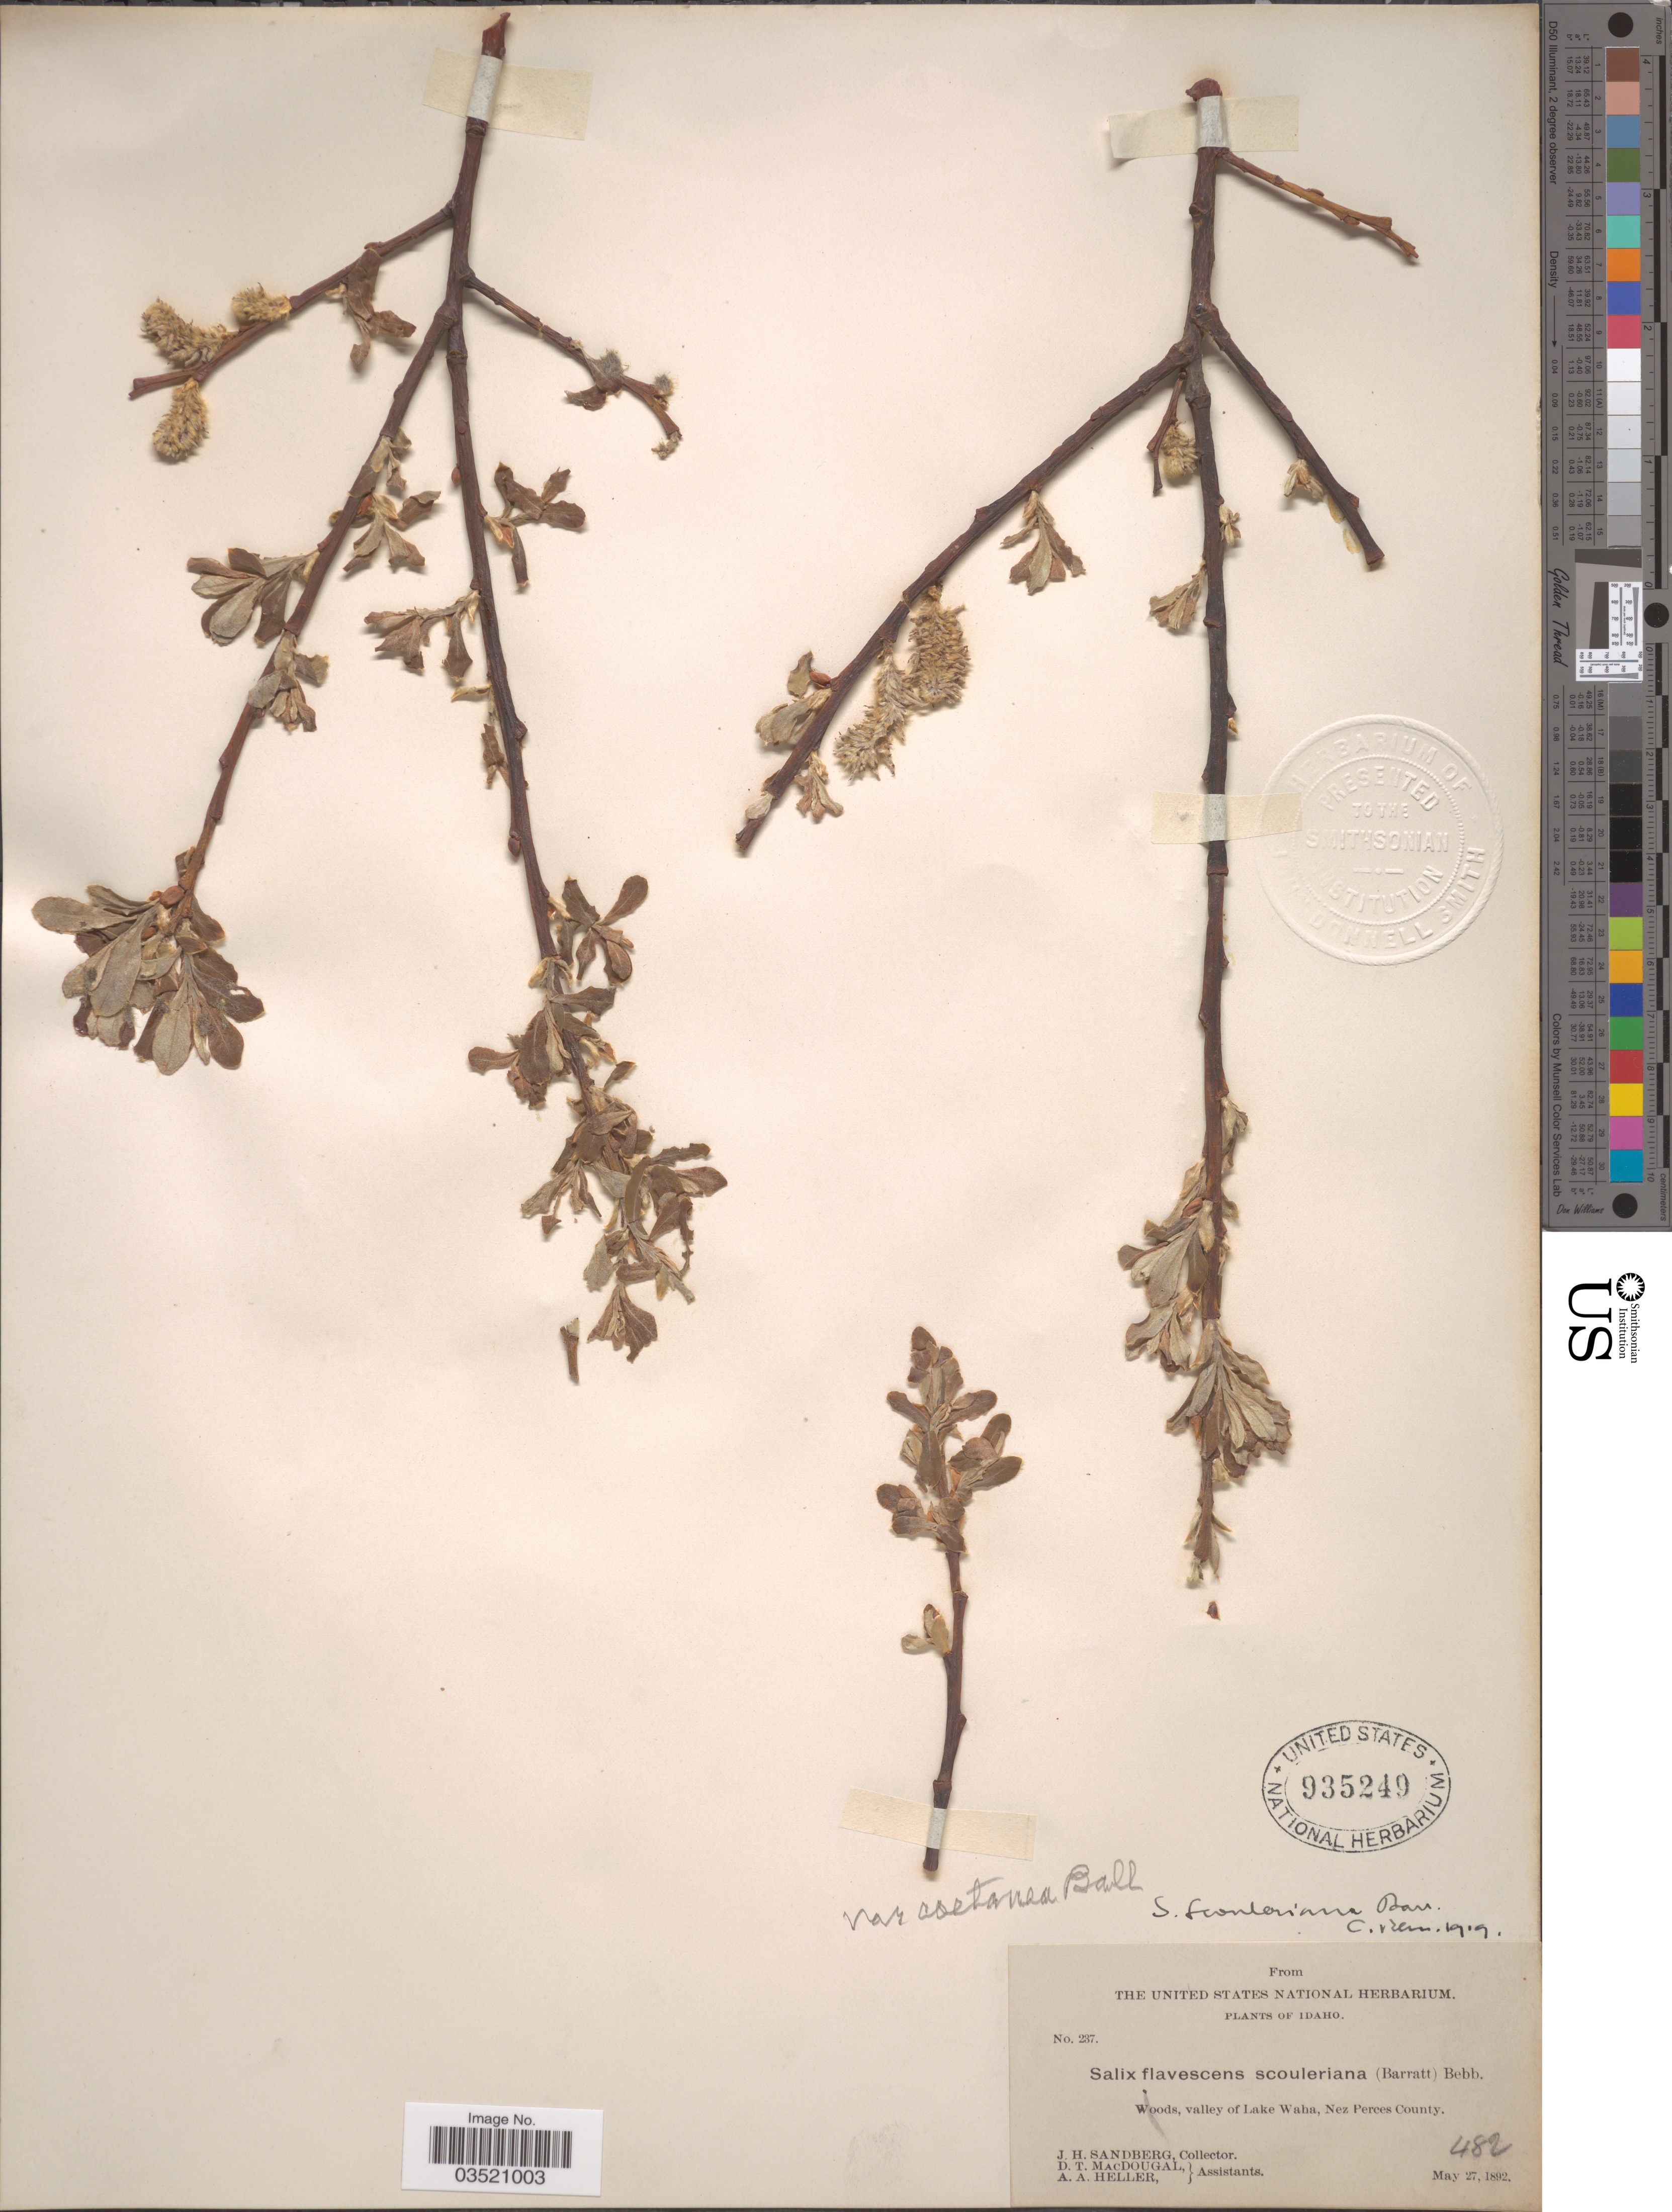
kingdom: Plantae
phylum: Tracheophyta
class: Magnoliopsida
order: Malpighiales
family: Salicaceae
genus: Salix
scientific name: Salix scouleriana var. coetanea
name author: C.R. Ball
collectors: J. H. Sandberg, D. T. MacDougal & A. A. Heller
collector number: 237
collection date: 1892-05-27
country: United States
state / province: Idaho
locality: Woods, valley of Lake Waha, Nez Perces County.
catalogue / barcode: US 935249